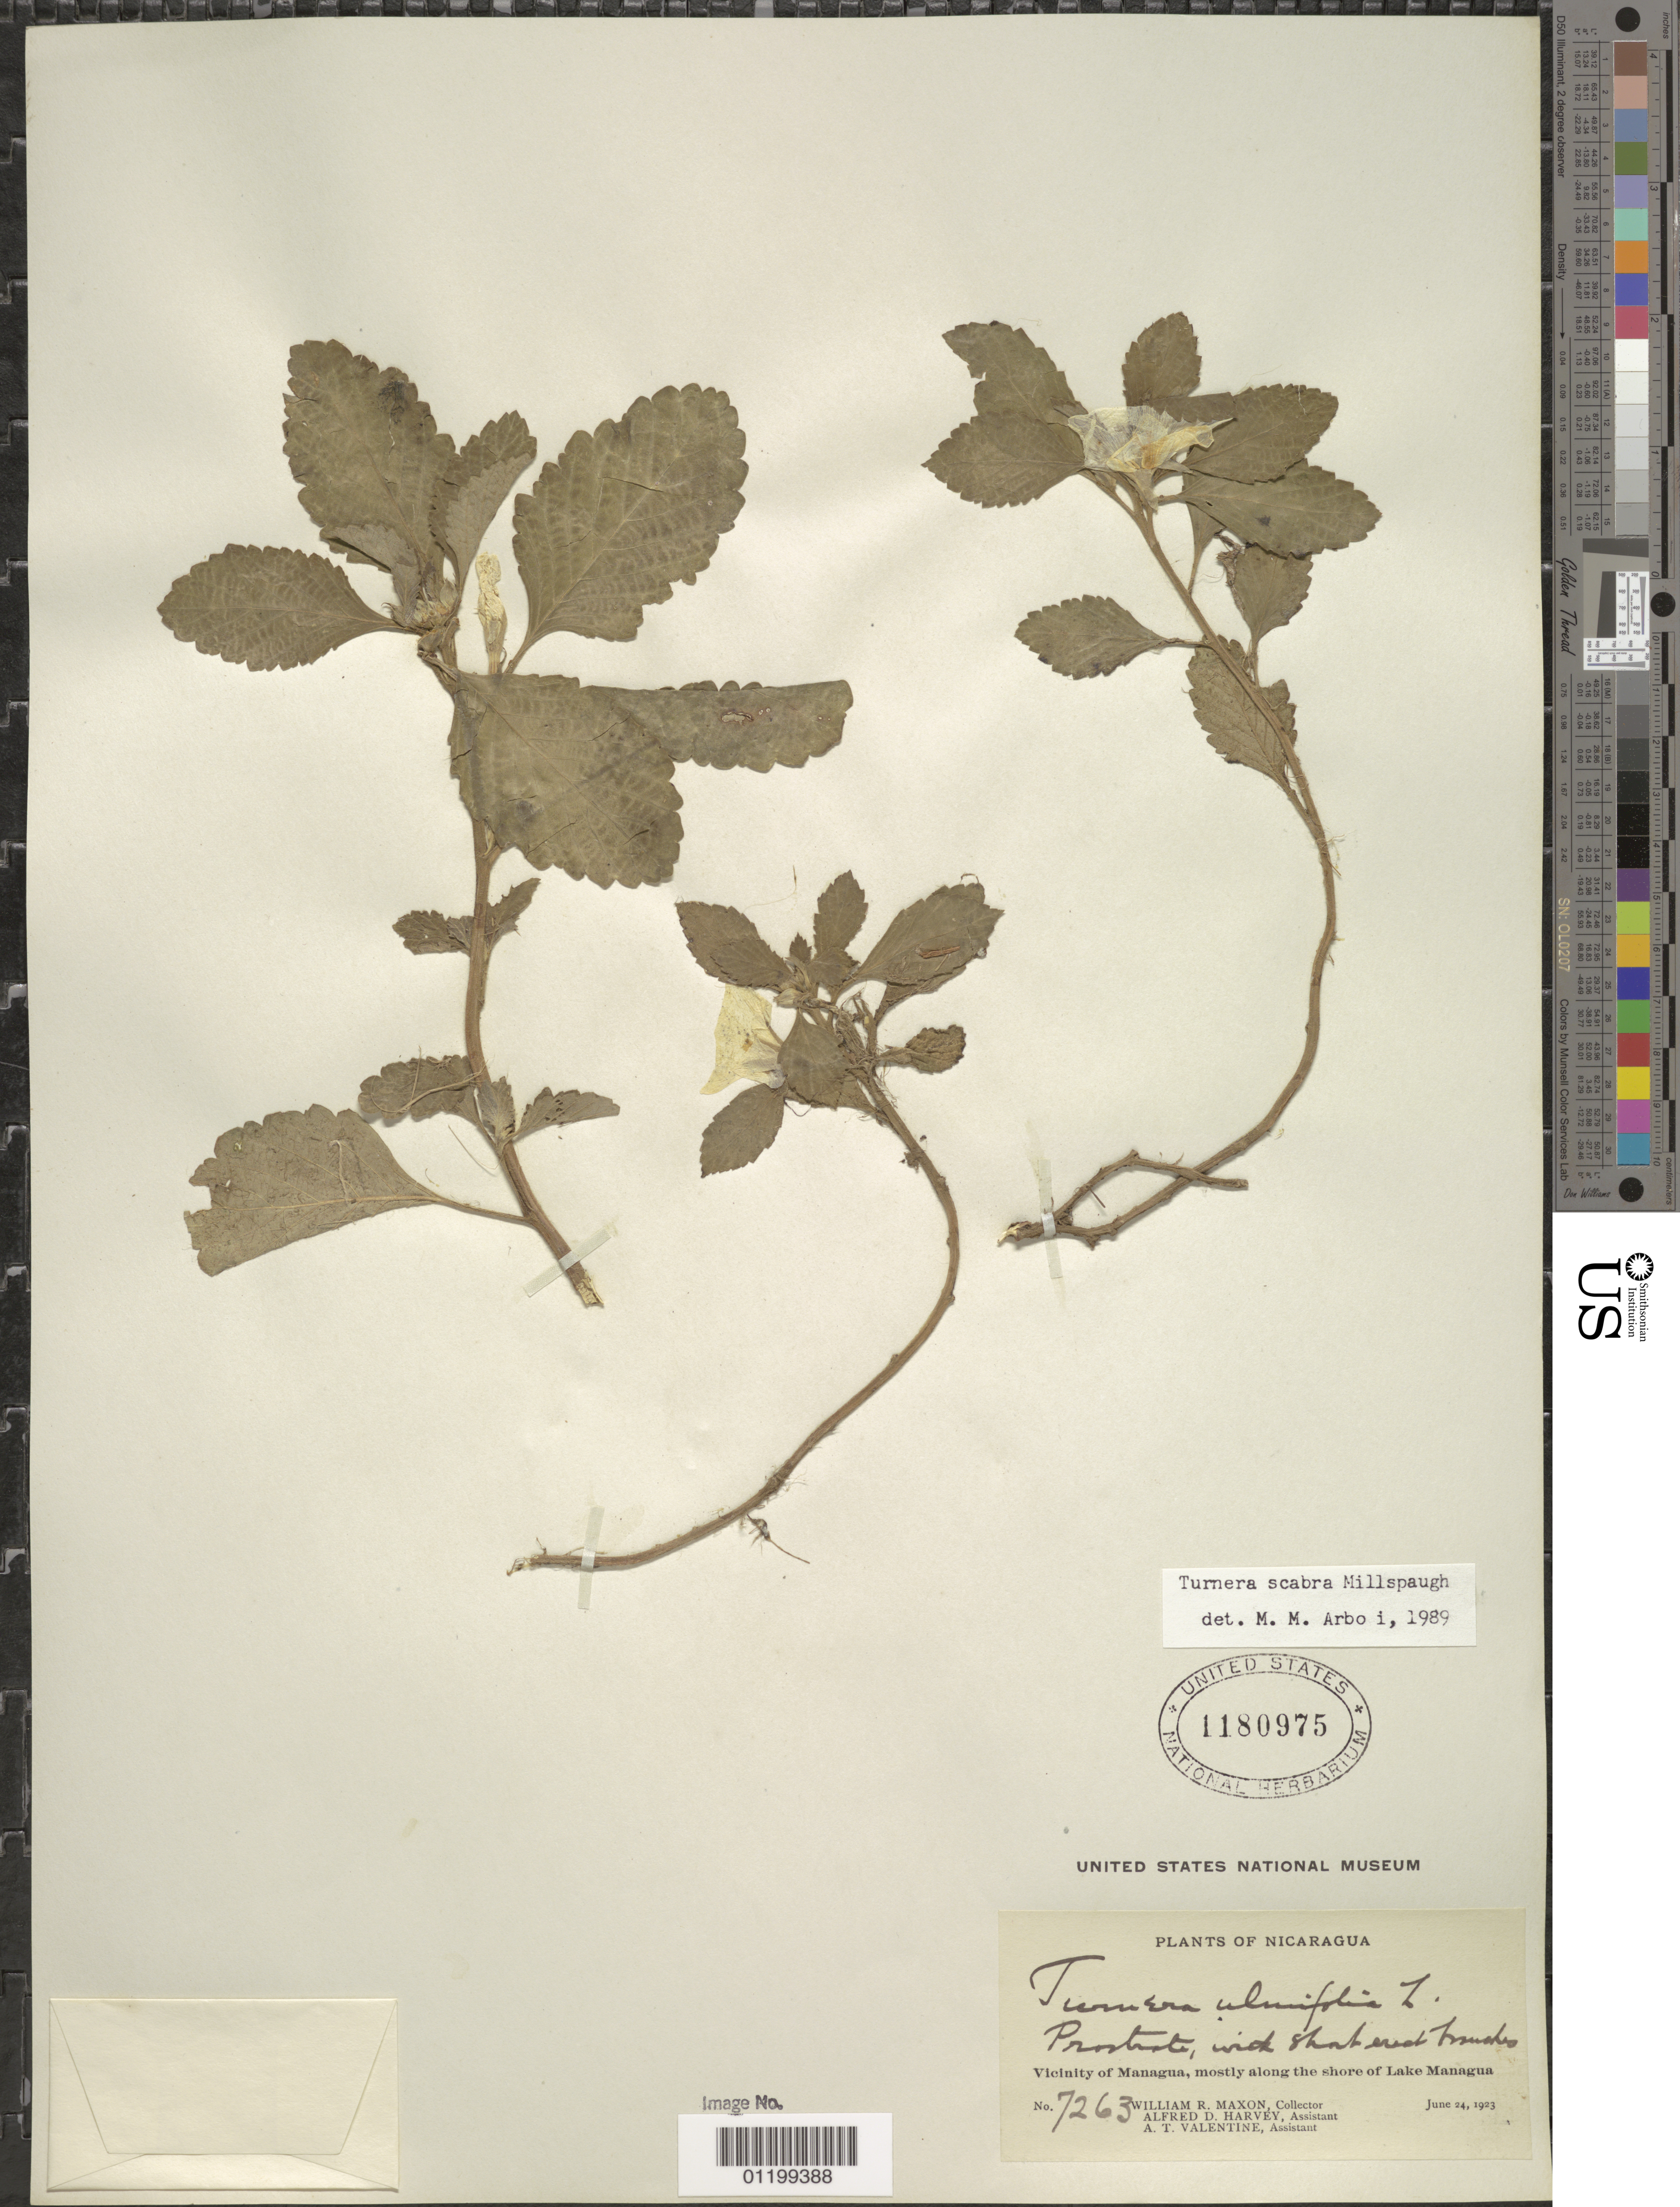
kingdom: Plantae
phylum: Tracheophyta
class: Magnoliopsida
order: Malpighiales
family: Turneraceae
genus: Turnera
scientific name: Turnera scabra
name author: Millsp.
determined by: Arbo, M. M.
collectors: W. R. Maxon, A. D. Harvey & A. Valentine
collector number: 7263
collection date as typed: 24 Jun 1923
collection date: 1923-06-24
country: Nicaragua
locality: Vicinity of Managua, mostly along the shore of Lake Managua.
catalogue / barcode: US 1180975